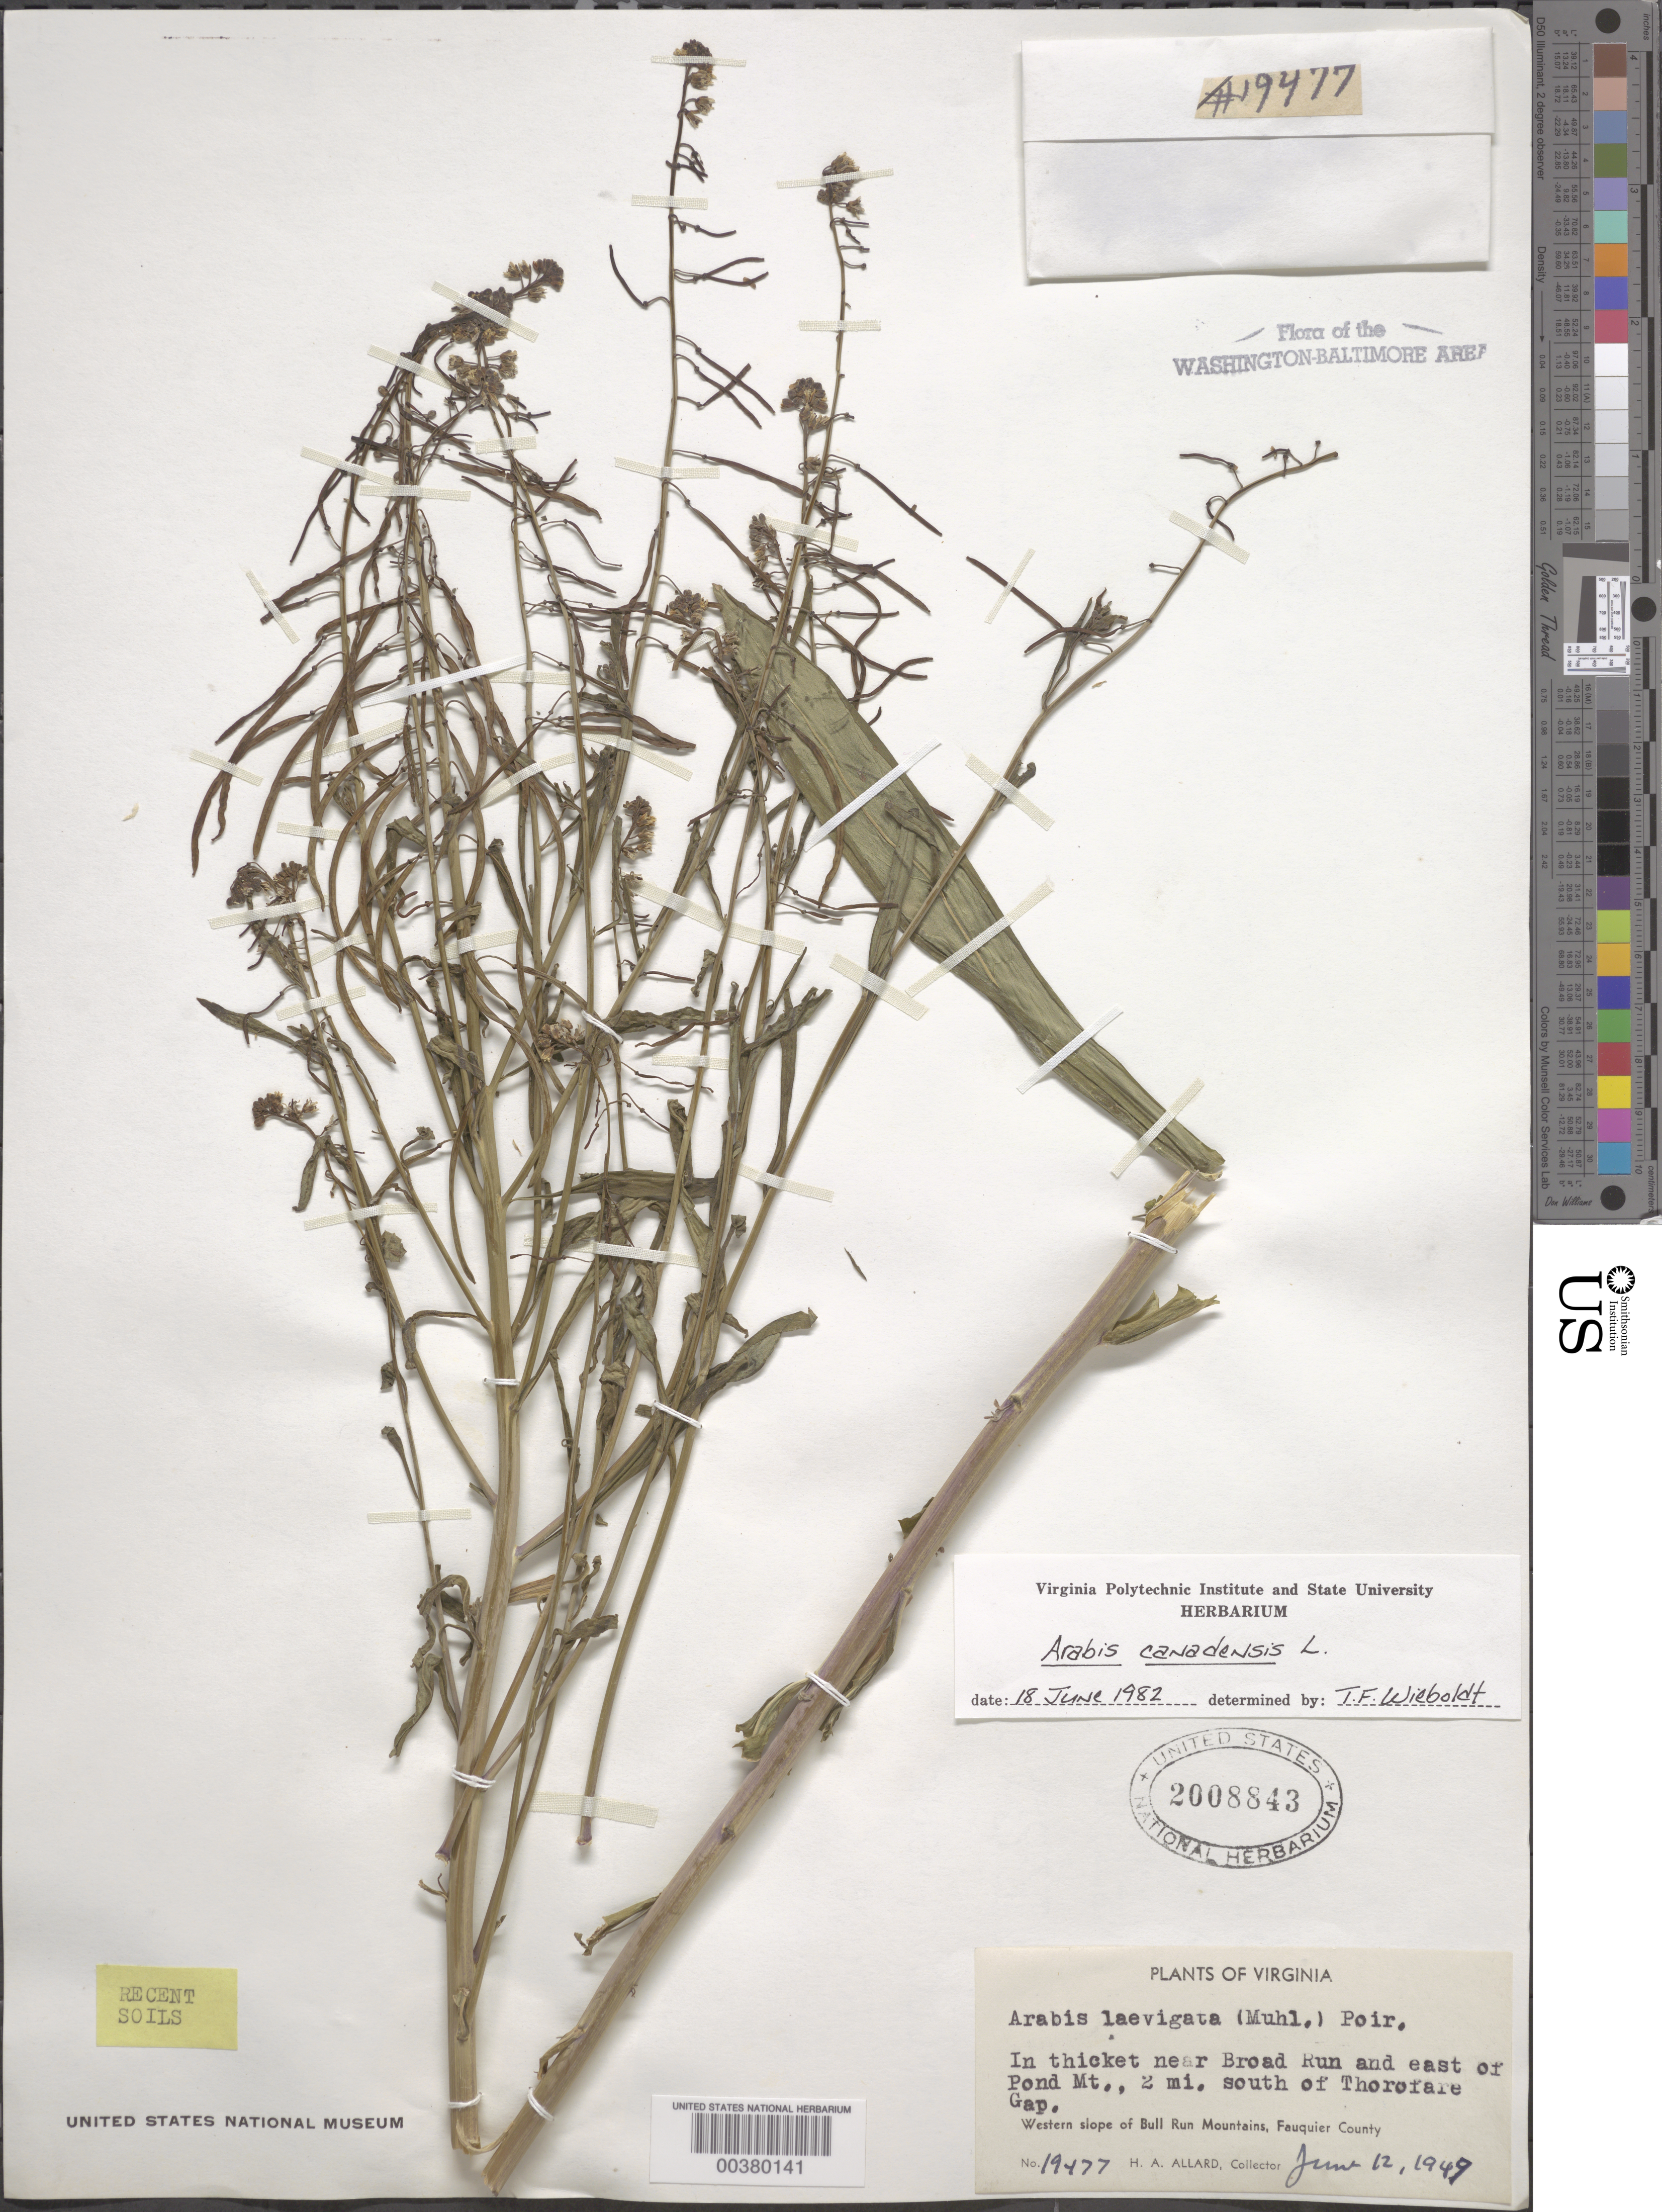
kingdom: Plantae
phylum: Tracheophyta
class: Magnoliopsida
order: Brassicales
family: Brassicaceae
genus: Boechera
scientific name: Boechera canadensis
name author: (L.) Al-Shehbaz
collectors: H. A. Allard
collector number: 19477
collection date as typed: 12 Jun 1949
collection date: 1949-06-12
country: United States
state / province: Virginia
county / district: Fauquier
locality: Broad Run vicinity, south of Thorofare Gap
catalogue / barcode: US 2008843